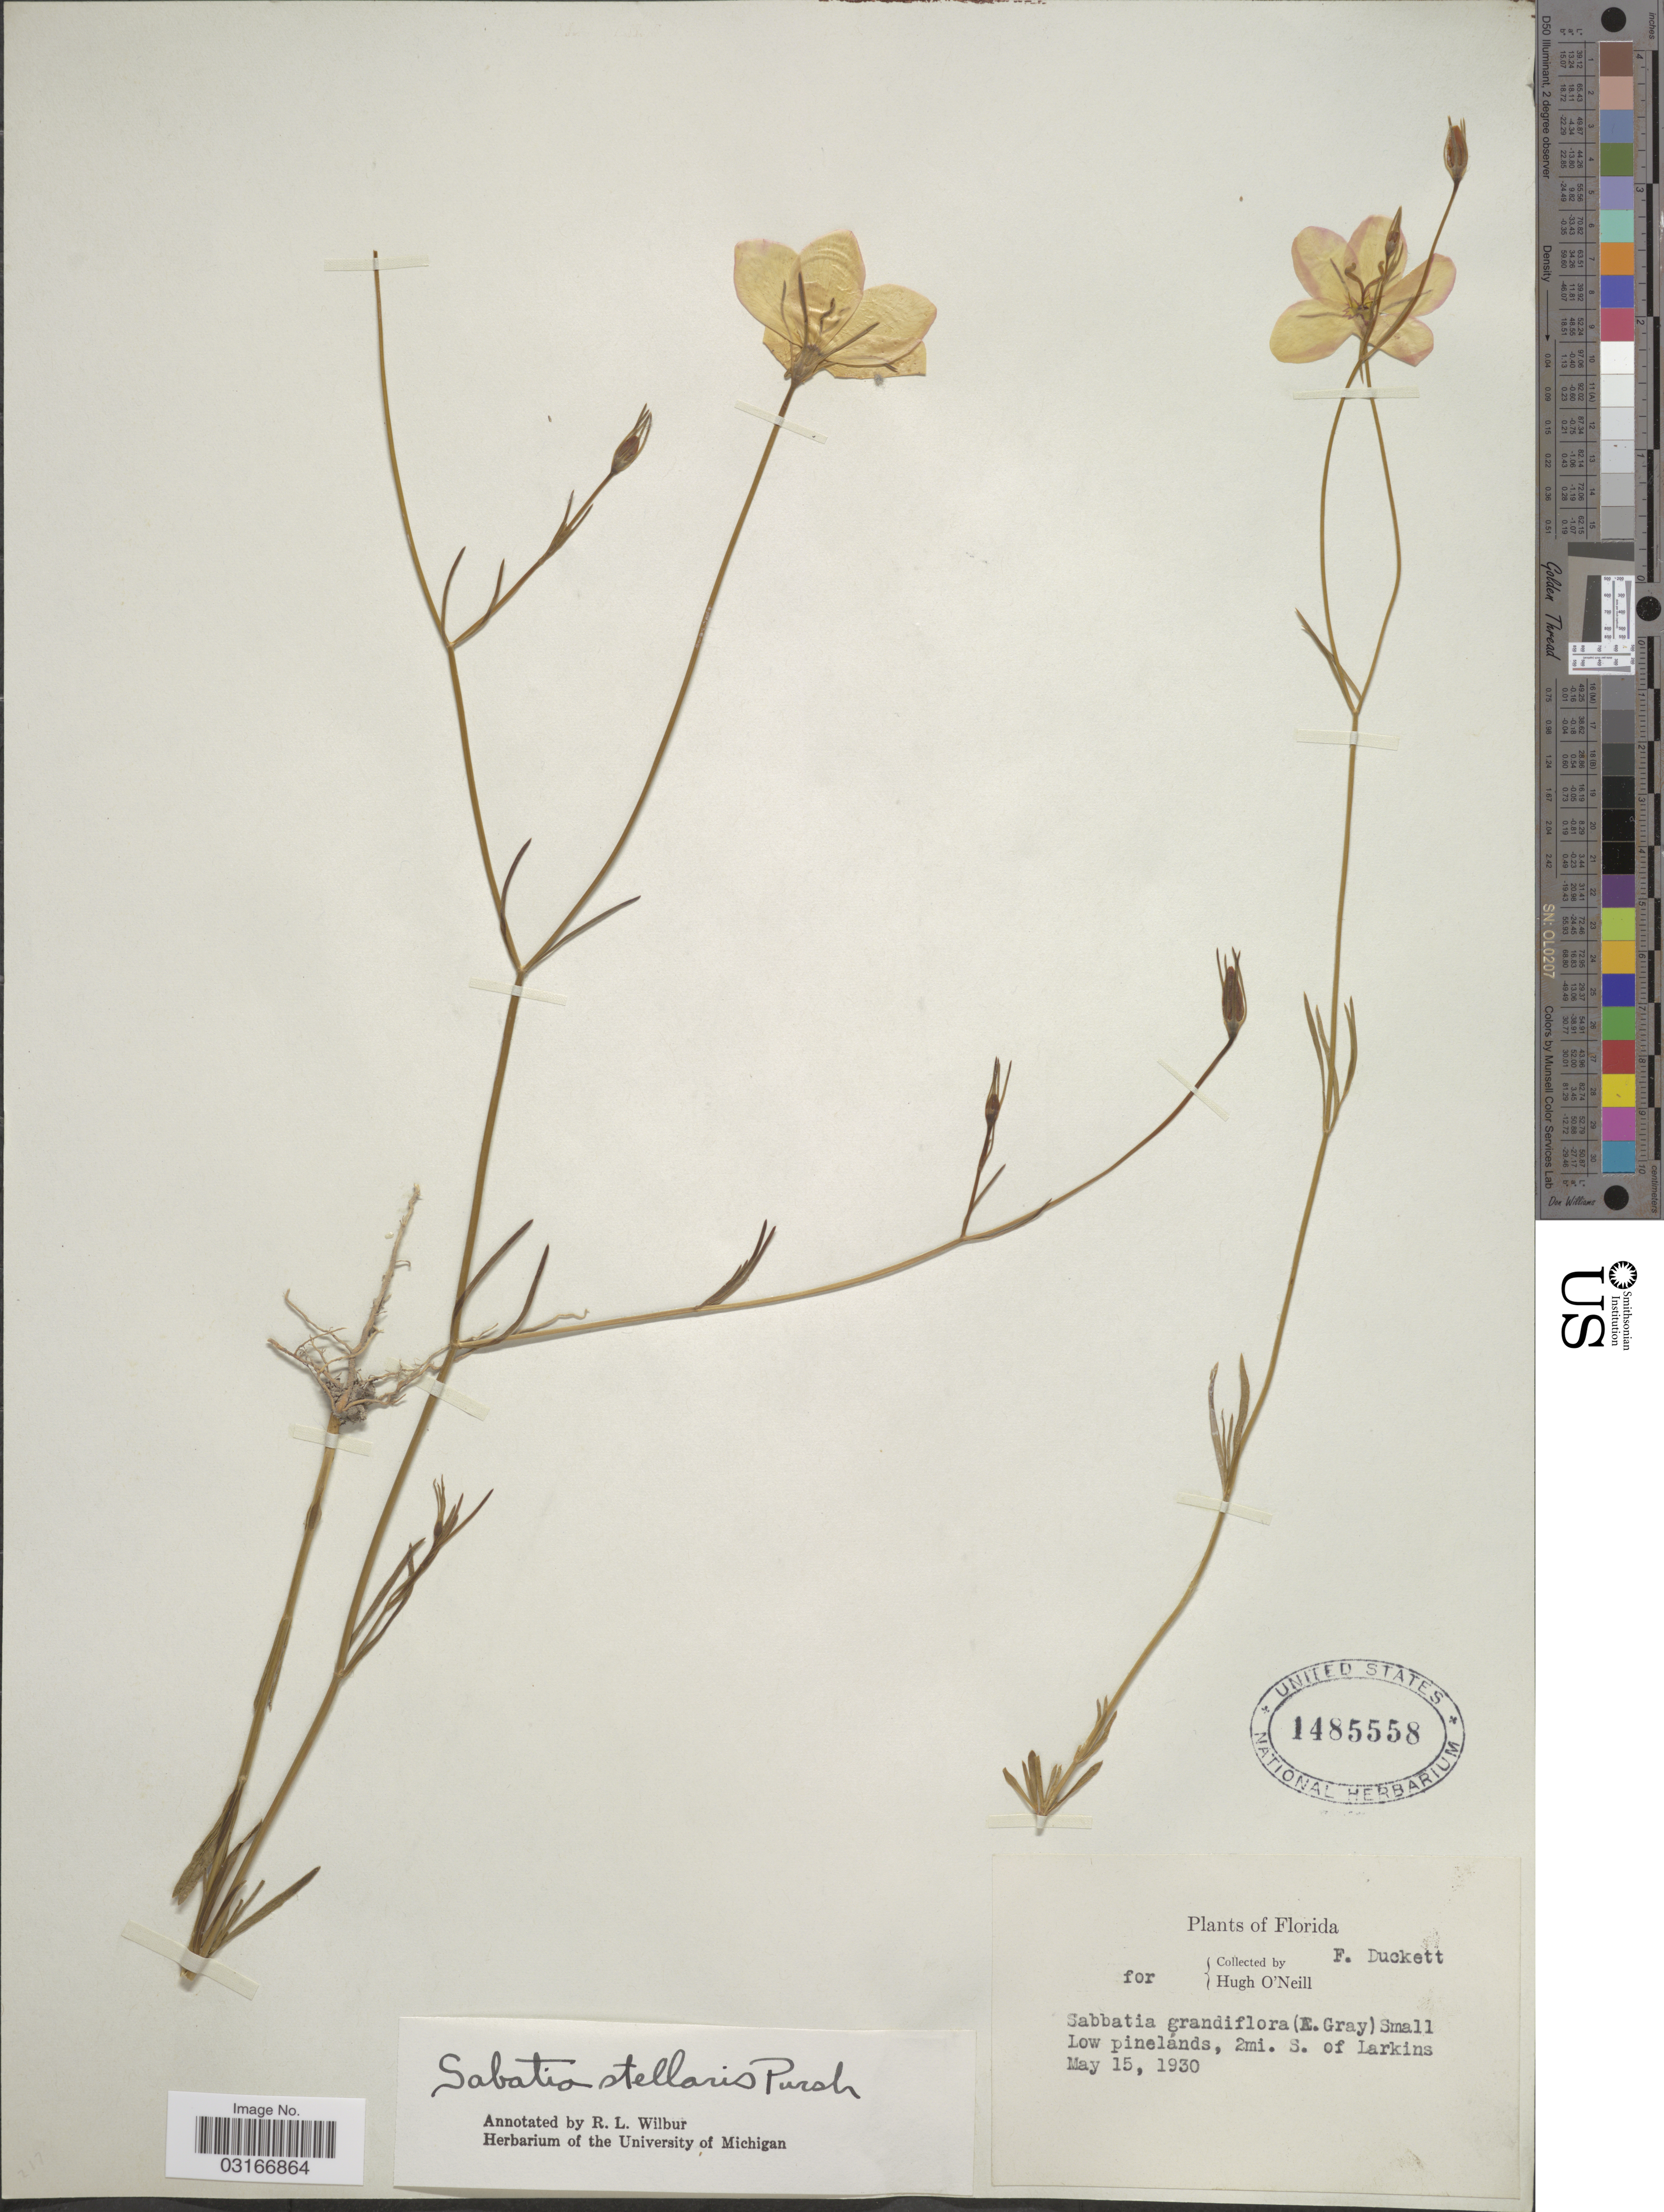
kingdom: Plantae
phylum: Tracheophyta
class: Magnoliopsida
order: Gentianales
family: Gentianaceae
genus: Sabatia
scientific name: Sabatia stellaris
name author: Pursh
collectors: H. O'Neill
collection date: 1930-05-15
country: United States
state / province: Florida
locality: Low pinelands, 2mi. S. of Larkins.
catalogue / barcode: US 1485558